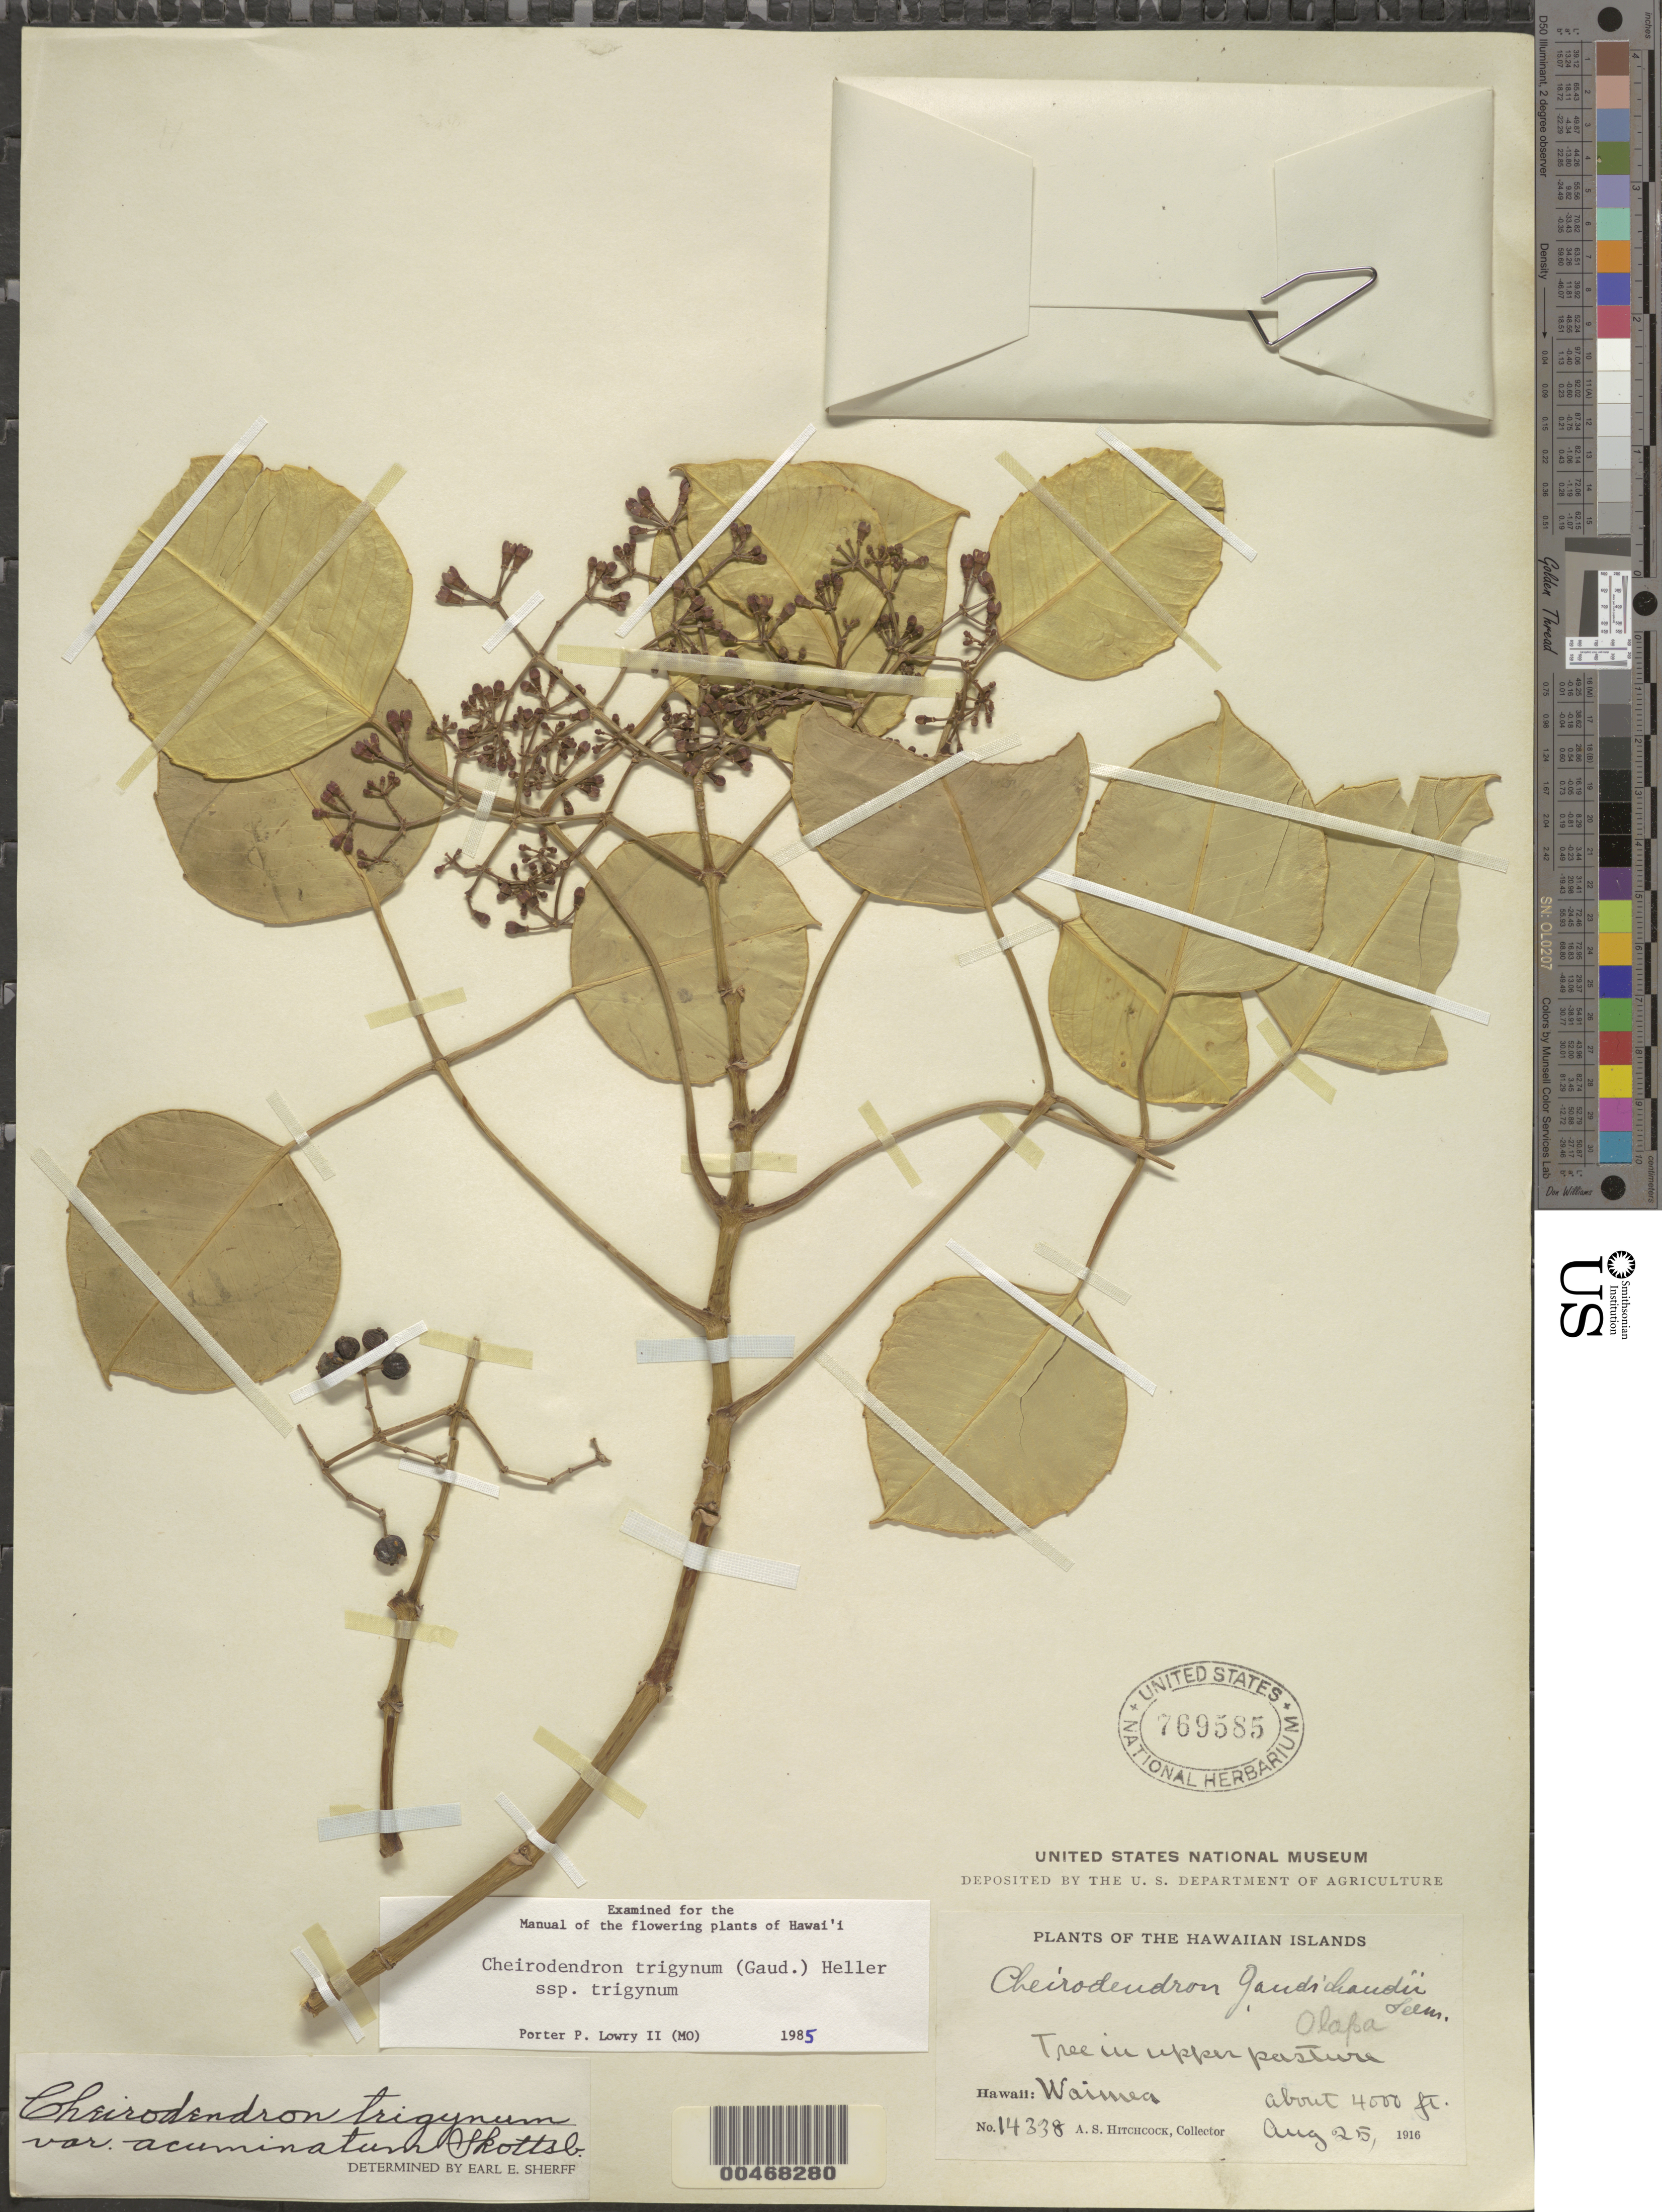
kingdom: Plantae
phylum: Tracheophyta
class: Magnoliopsida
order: Apiales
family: Araliaceae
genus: Cheirodendron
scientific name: Cheirodendron trigynum subsp. trigynum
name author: (Gaudich.) A. Heller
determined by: Lowry, P. P., (MO), Missouri Botanical Garden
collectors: A. S. Hitchcock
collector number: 14338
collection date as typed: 25 Aug 1916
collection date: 1916-08-25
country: United States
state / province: Hawaii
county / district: Kauai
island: Kaua'i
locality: Waimea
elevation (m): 1219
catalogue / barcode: US 769585